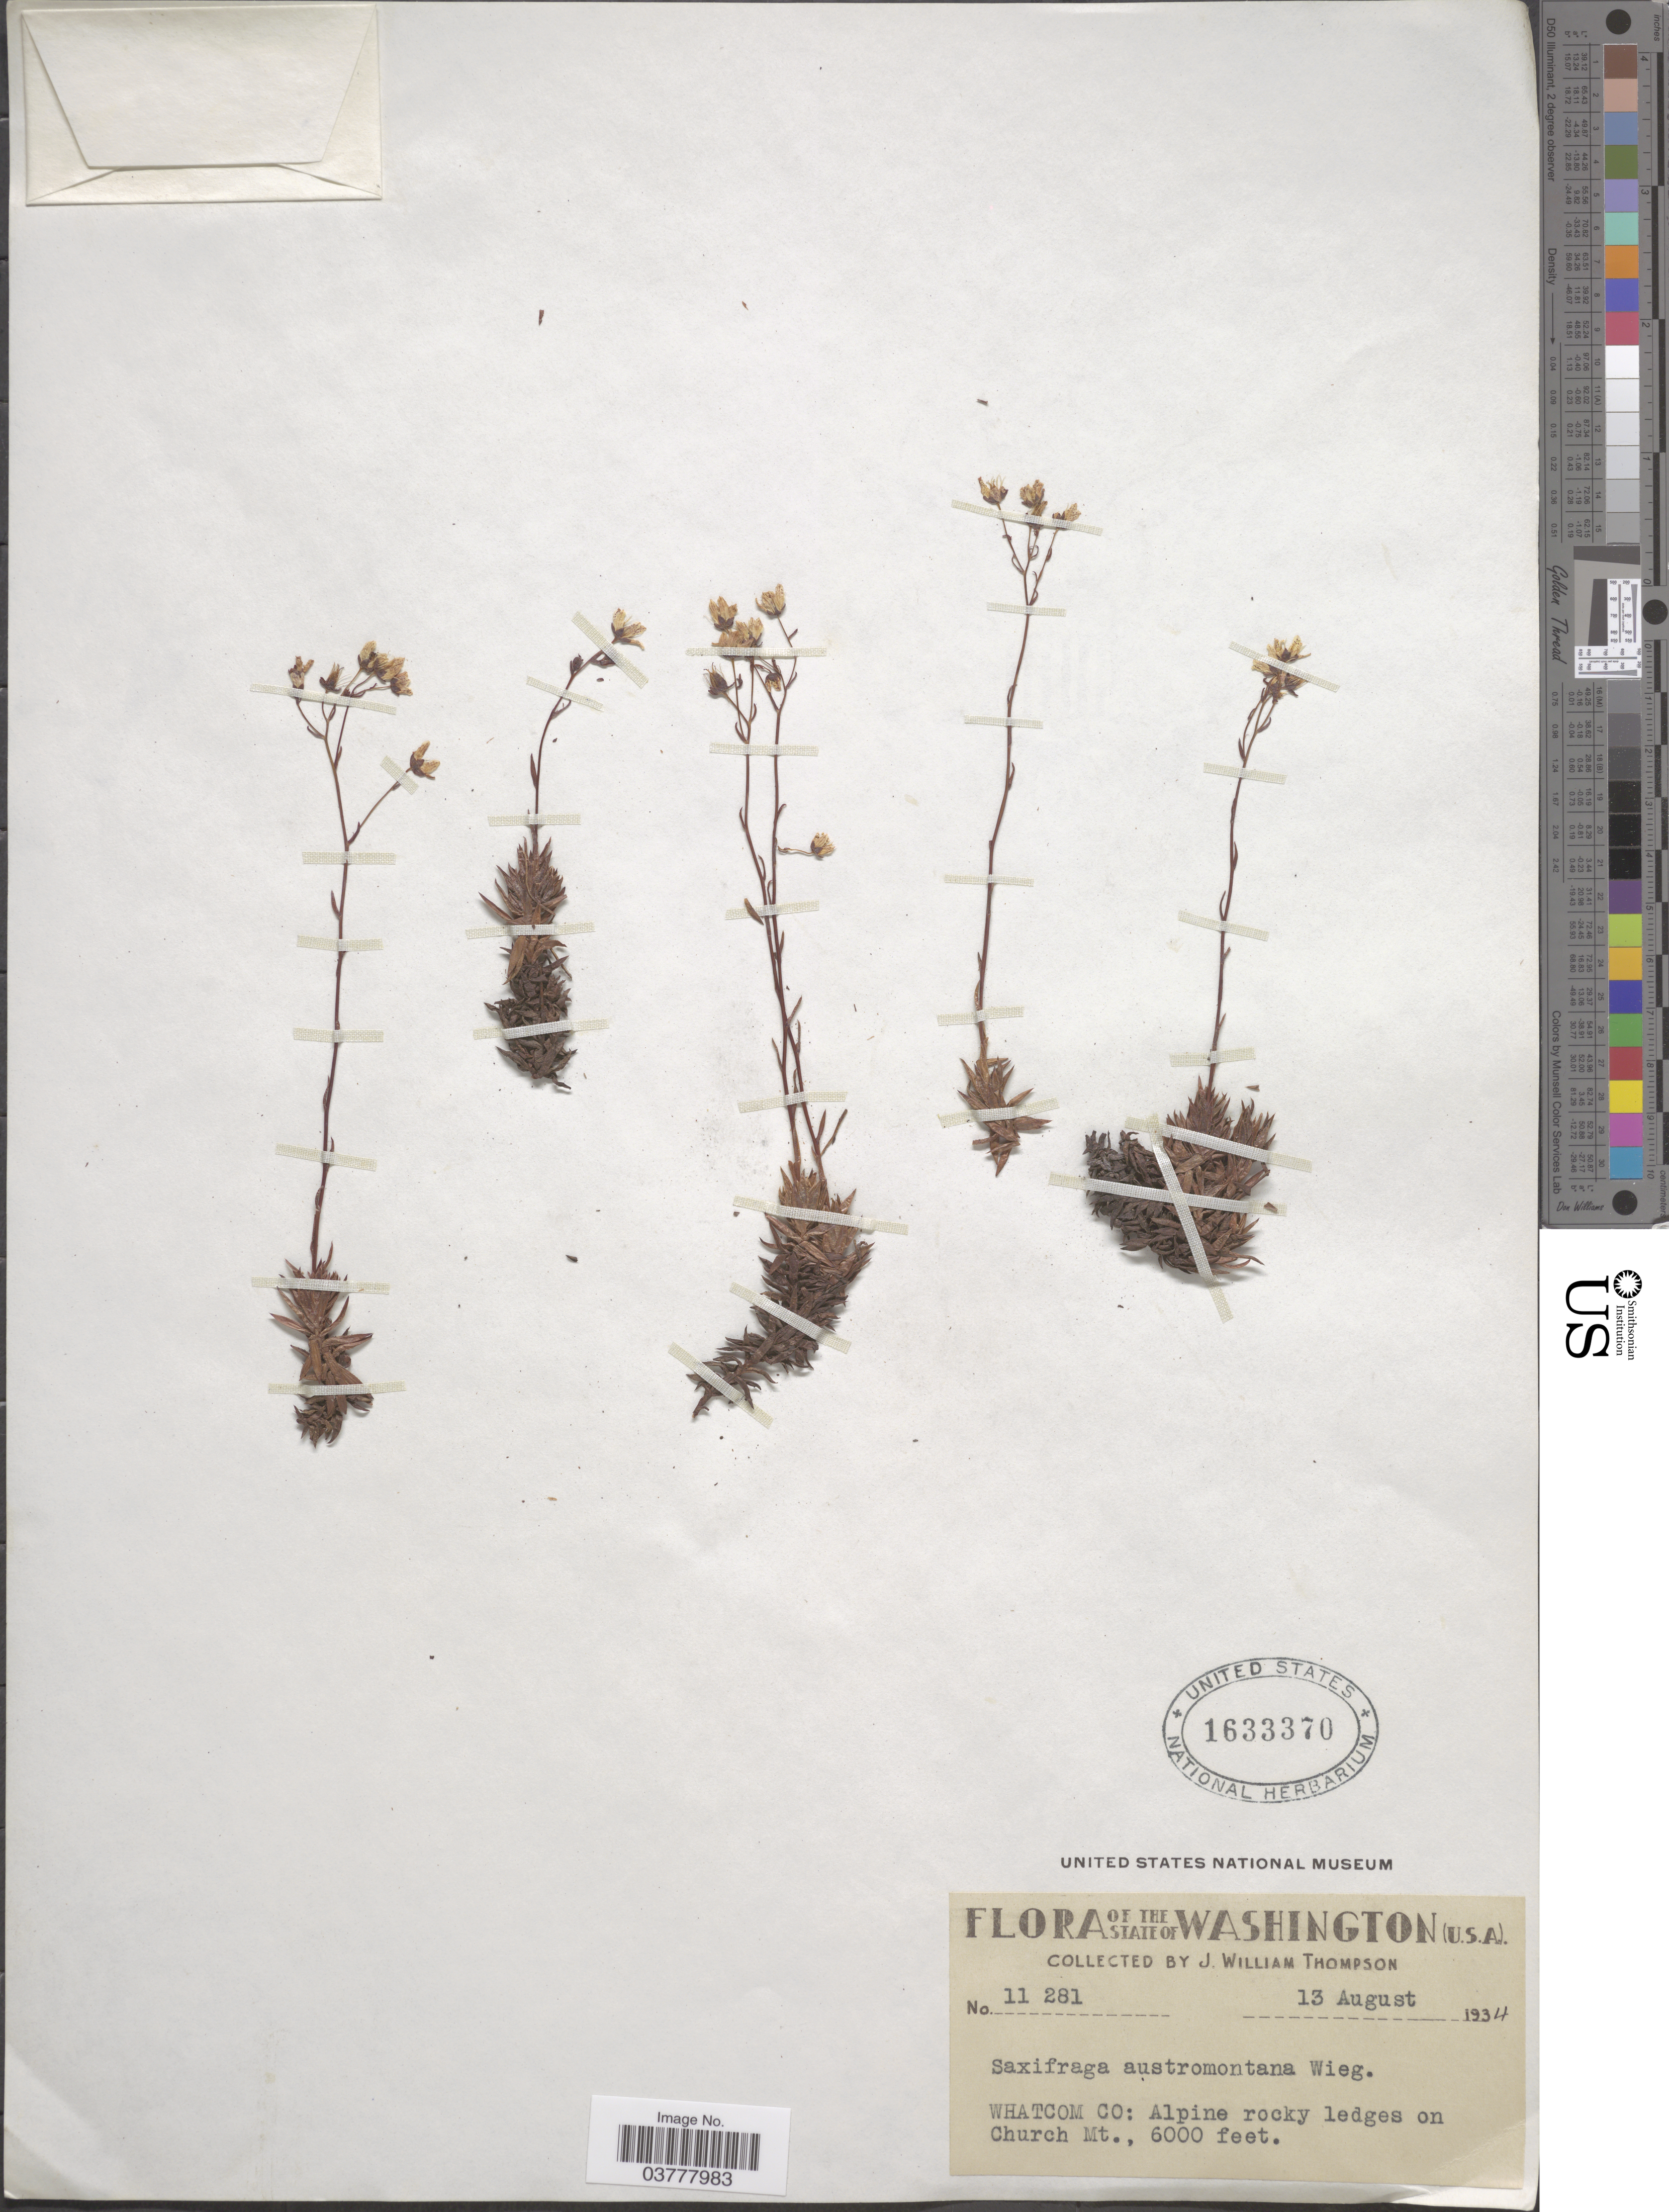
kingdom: Plantae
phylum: Tracheophyta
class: Magnoliopsida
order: Saxifragales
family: Saxifragaceae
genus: Saxifraga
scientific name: Saxifraga bronchialis subsp. austromontana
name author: (Wiegand) Piper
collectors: J. W. Thompson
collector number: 11281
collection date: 1934-08-13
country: United States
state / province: Washington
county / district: Whitman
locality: Whatcom Co: Alpine rocky ledges on Church Mt.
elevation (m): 1829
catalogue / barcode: US 1633370